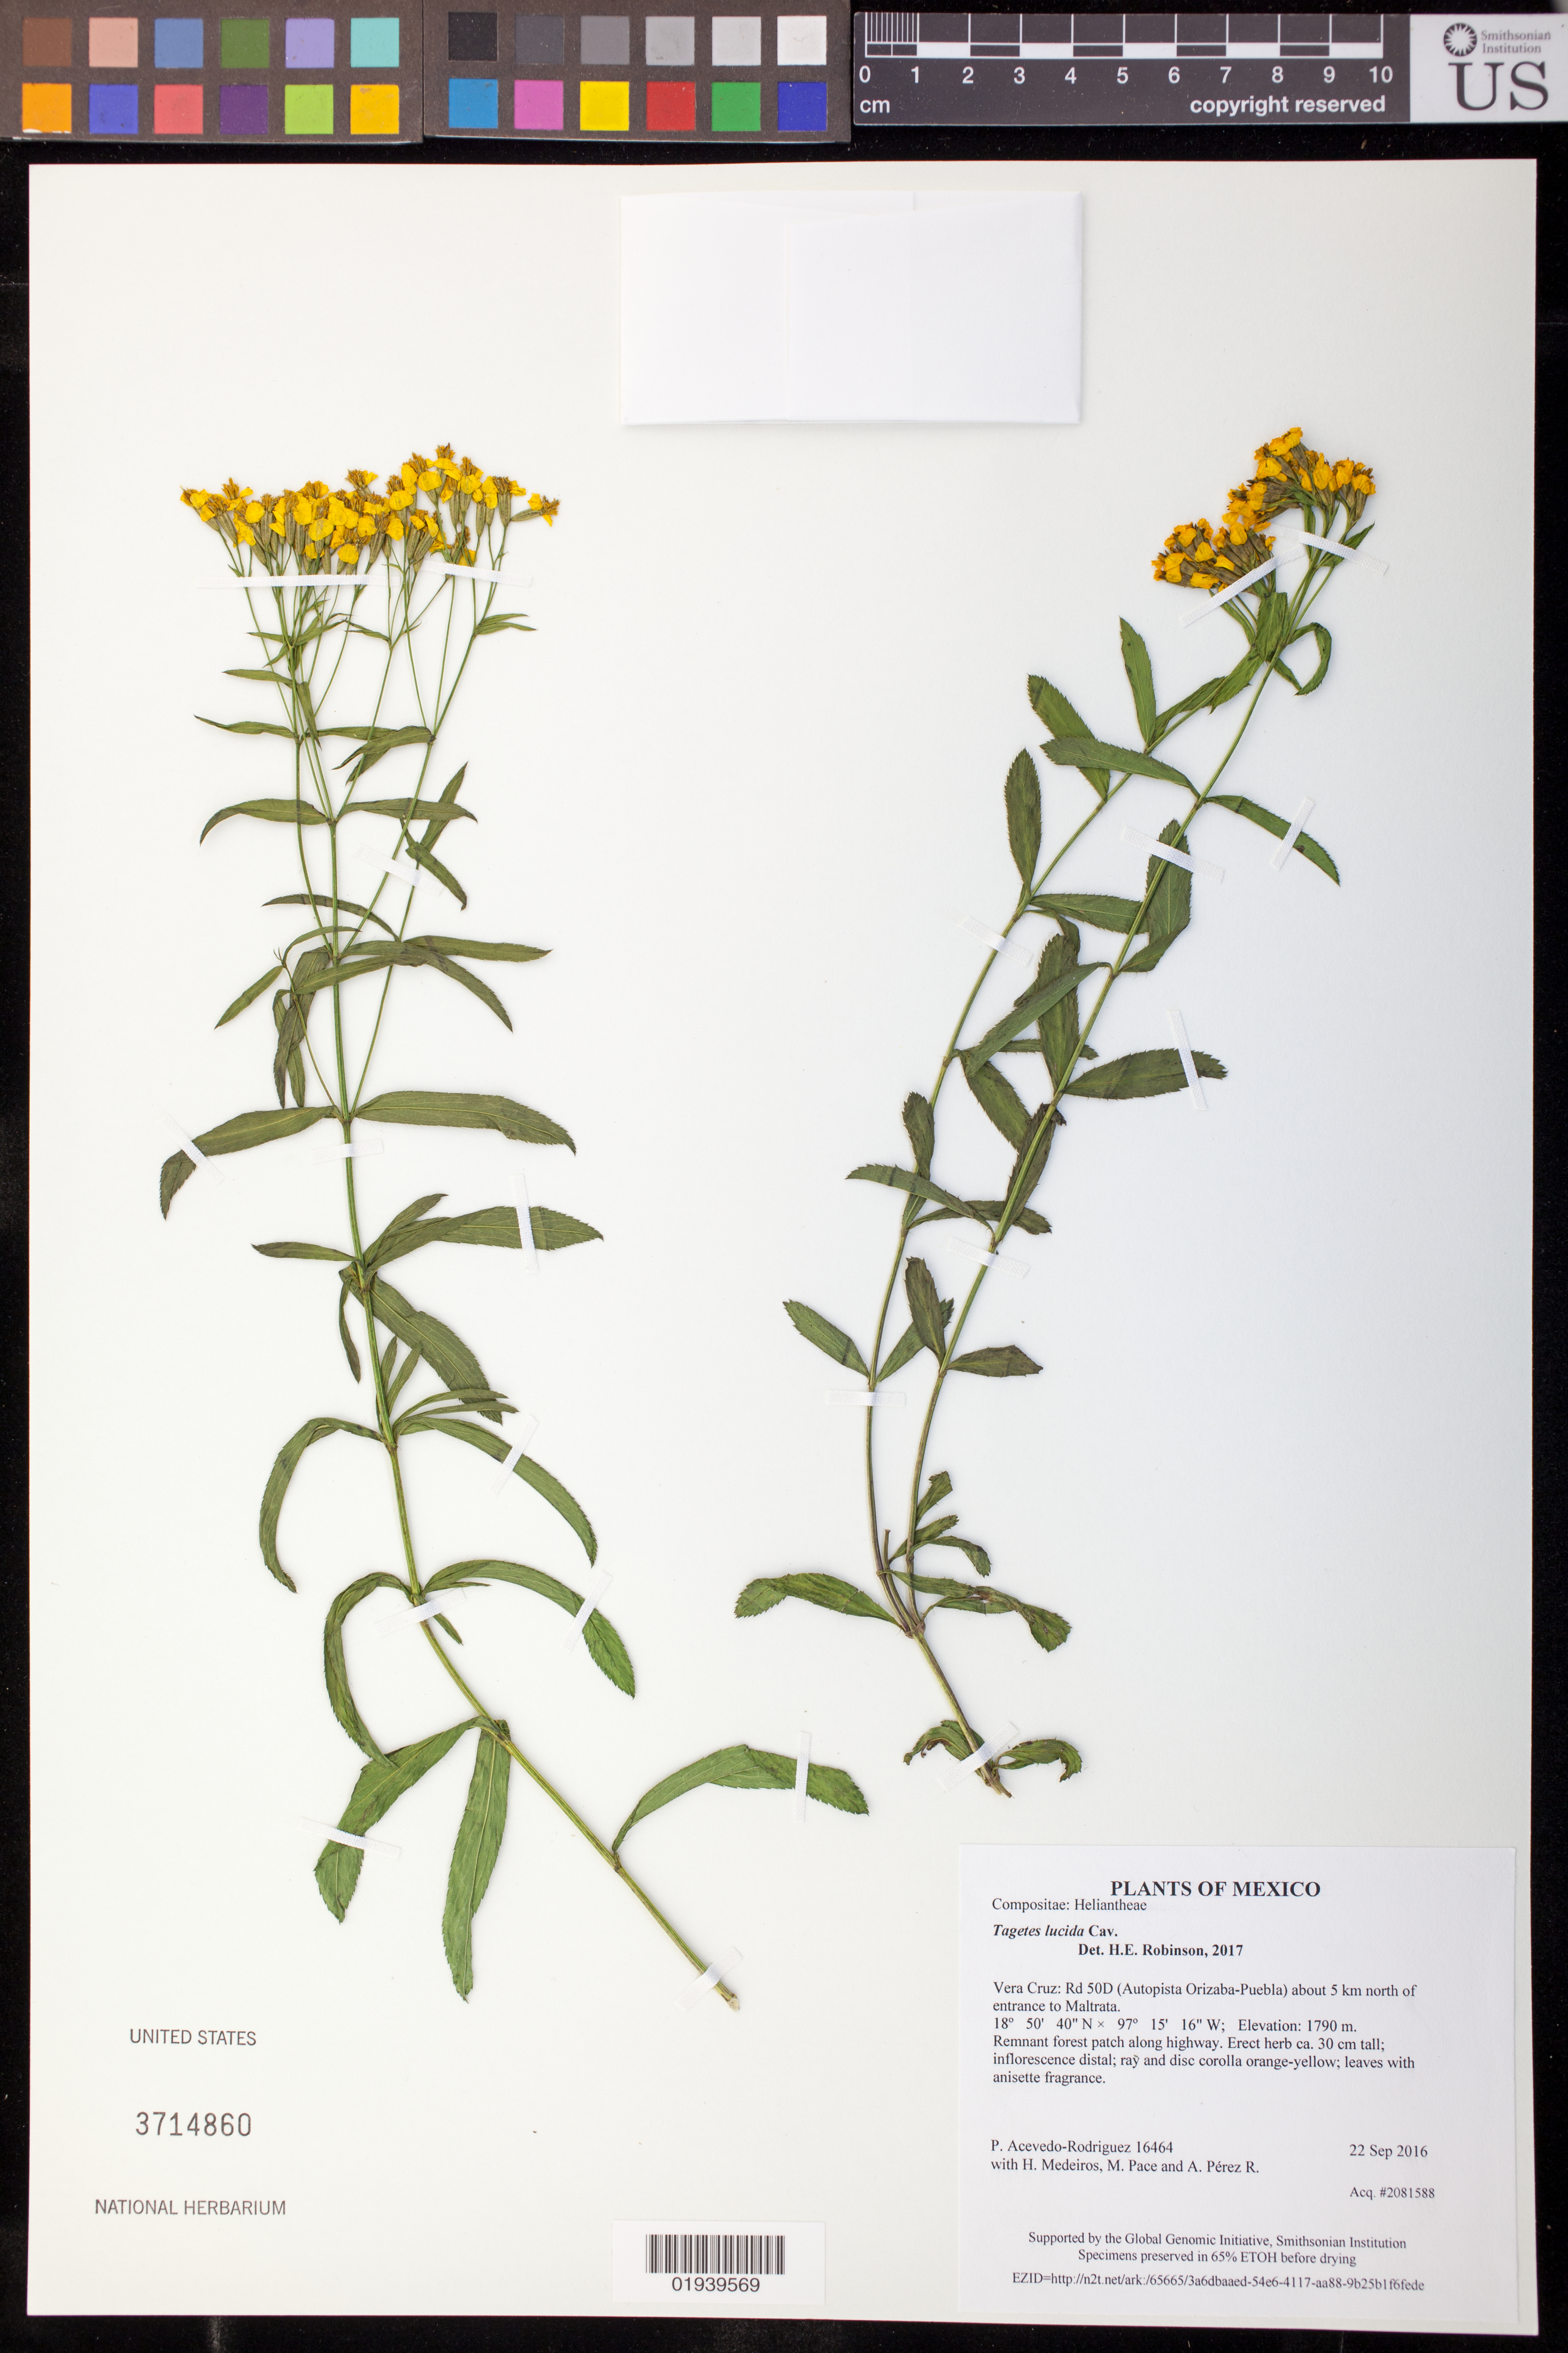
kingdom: Plantae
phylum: Tracheophyta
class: Magnoliopsida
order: Asterales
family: Asteraceae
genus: Tagetes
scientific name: Tagetes lucida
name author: Cav.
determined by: Robinson, H. E., (US), Smithsonian Institution - National Museum of Natural History (UNITED STATES)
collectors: P. Acevedo-Rodr., H. Medeiros, M. R. Pace & A. Pérez R.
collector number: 16464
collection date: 2016-09-22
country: Mexico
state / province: Veracruz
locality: Rd 50D (Autopista Orizaba-PPuebla) about 5 km north of entrance to Maltrata.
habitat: Remnant forest patch along highway.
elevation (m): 1790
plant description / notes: US, NY, K, MO, F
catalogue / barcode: US 3714860